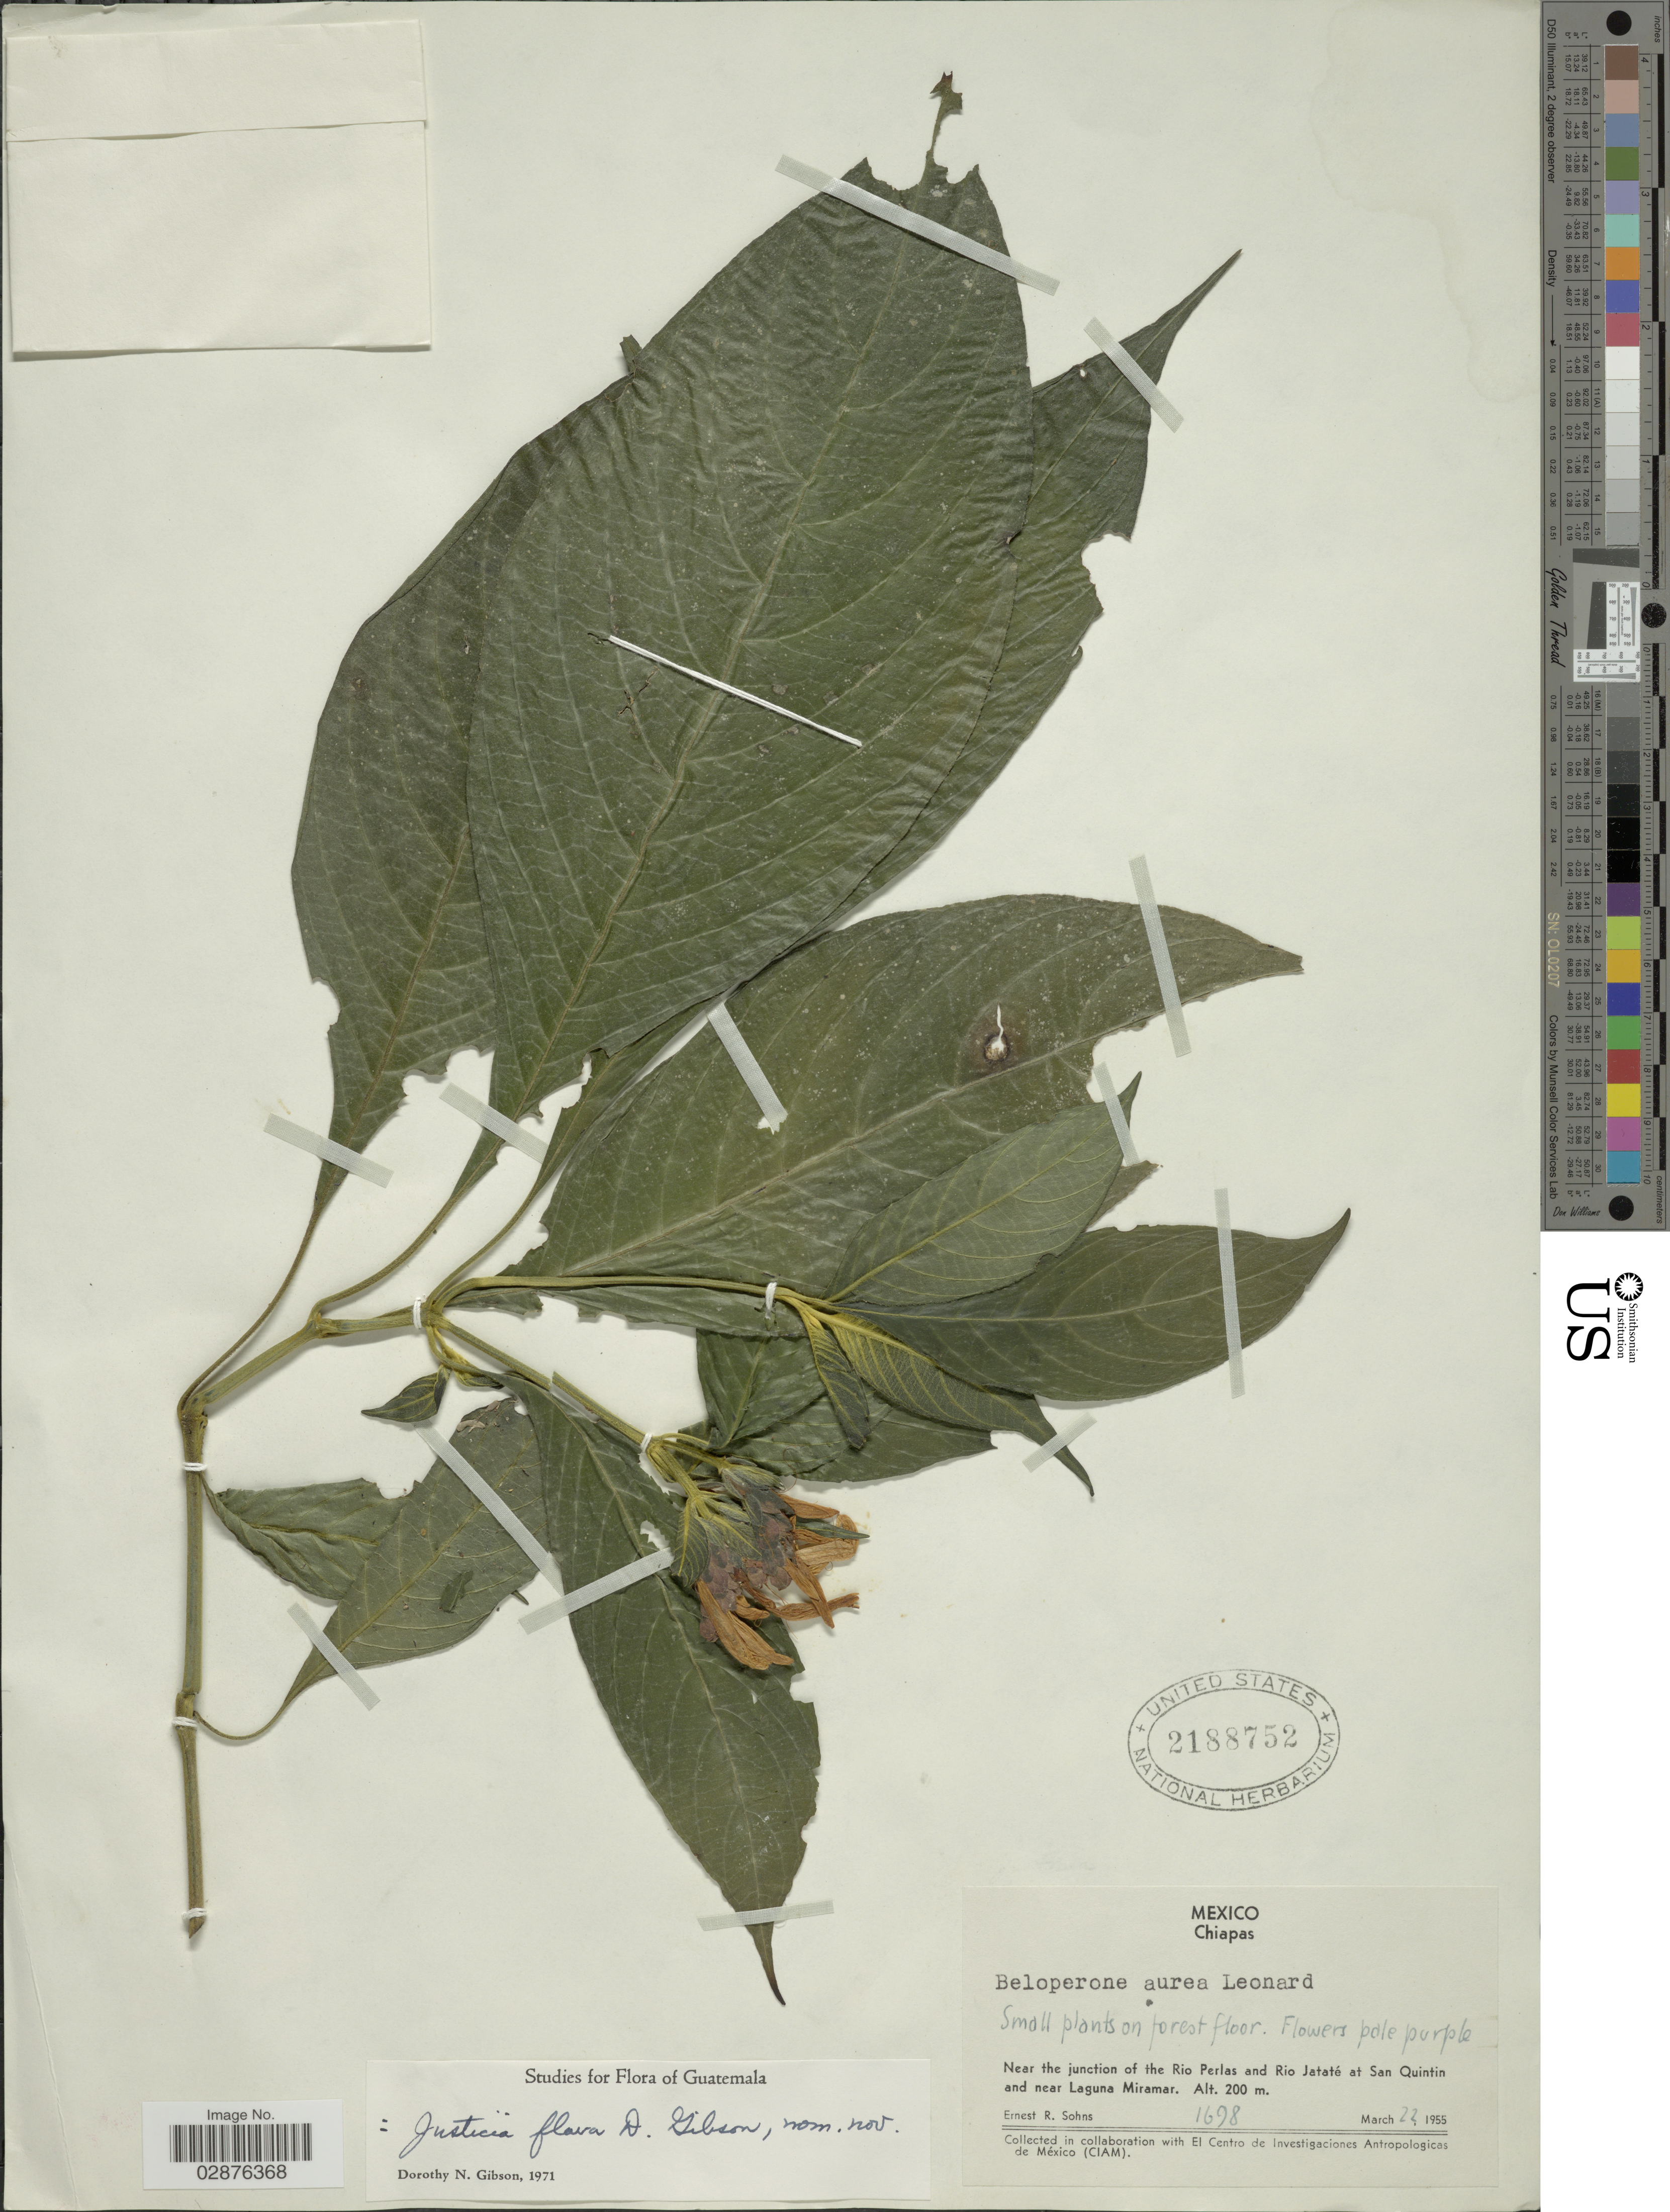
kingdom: Plantae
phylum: Tracheophyta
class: Magnoliopsida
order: Lamiales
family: Acanthaceae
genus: Justicia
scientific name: Justicia flava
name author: (Forssk.) Vahl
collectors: E. R. Sohns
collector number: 1698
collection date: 1955-03-22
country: Mexico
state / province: Chiapas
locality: Near the junction of the Rio Perlas and Rio Jataté at San Quintin and near Laguna Miramar.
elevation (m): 200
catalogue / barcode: US 2188752